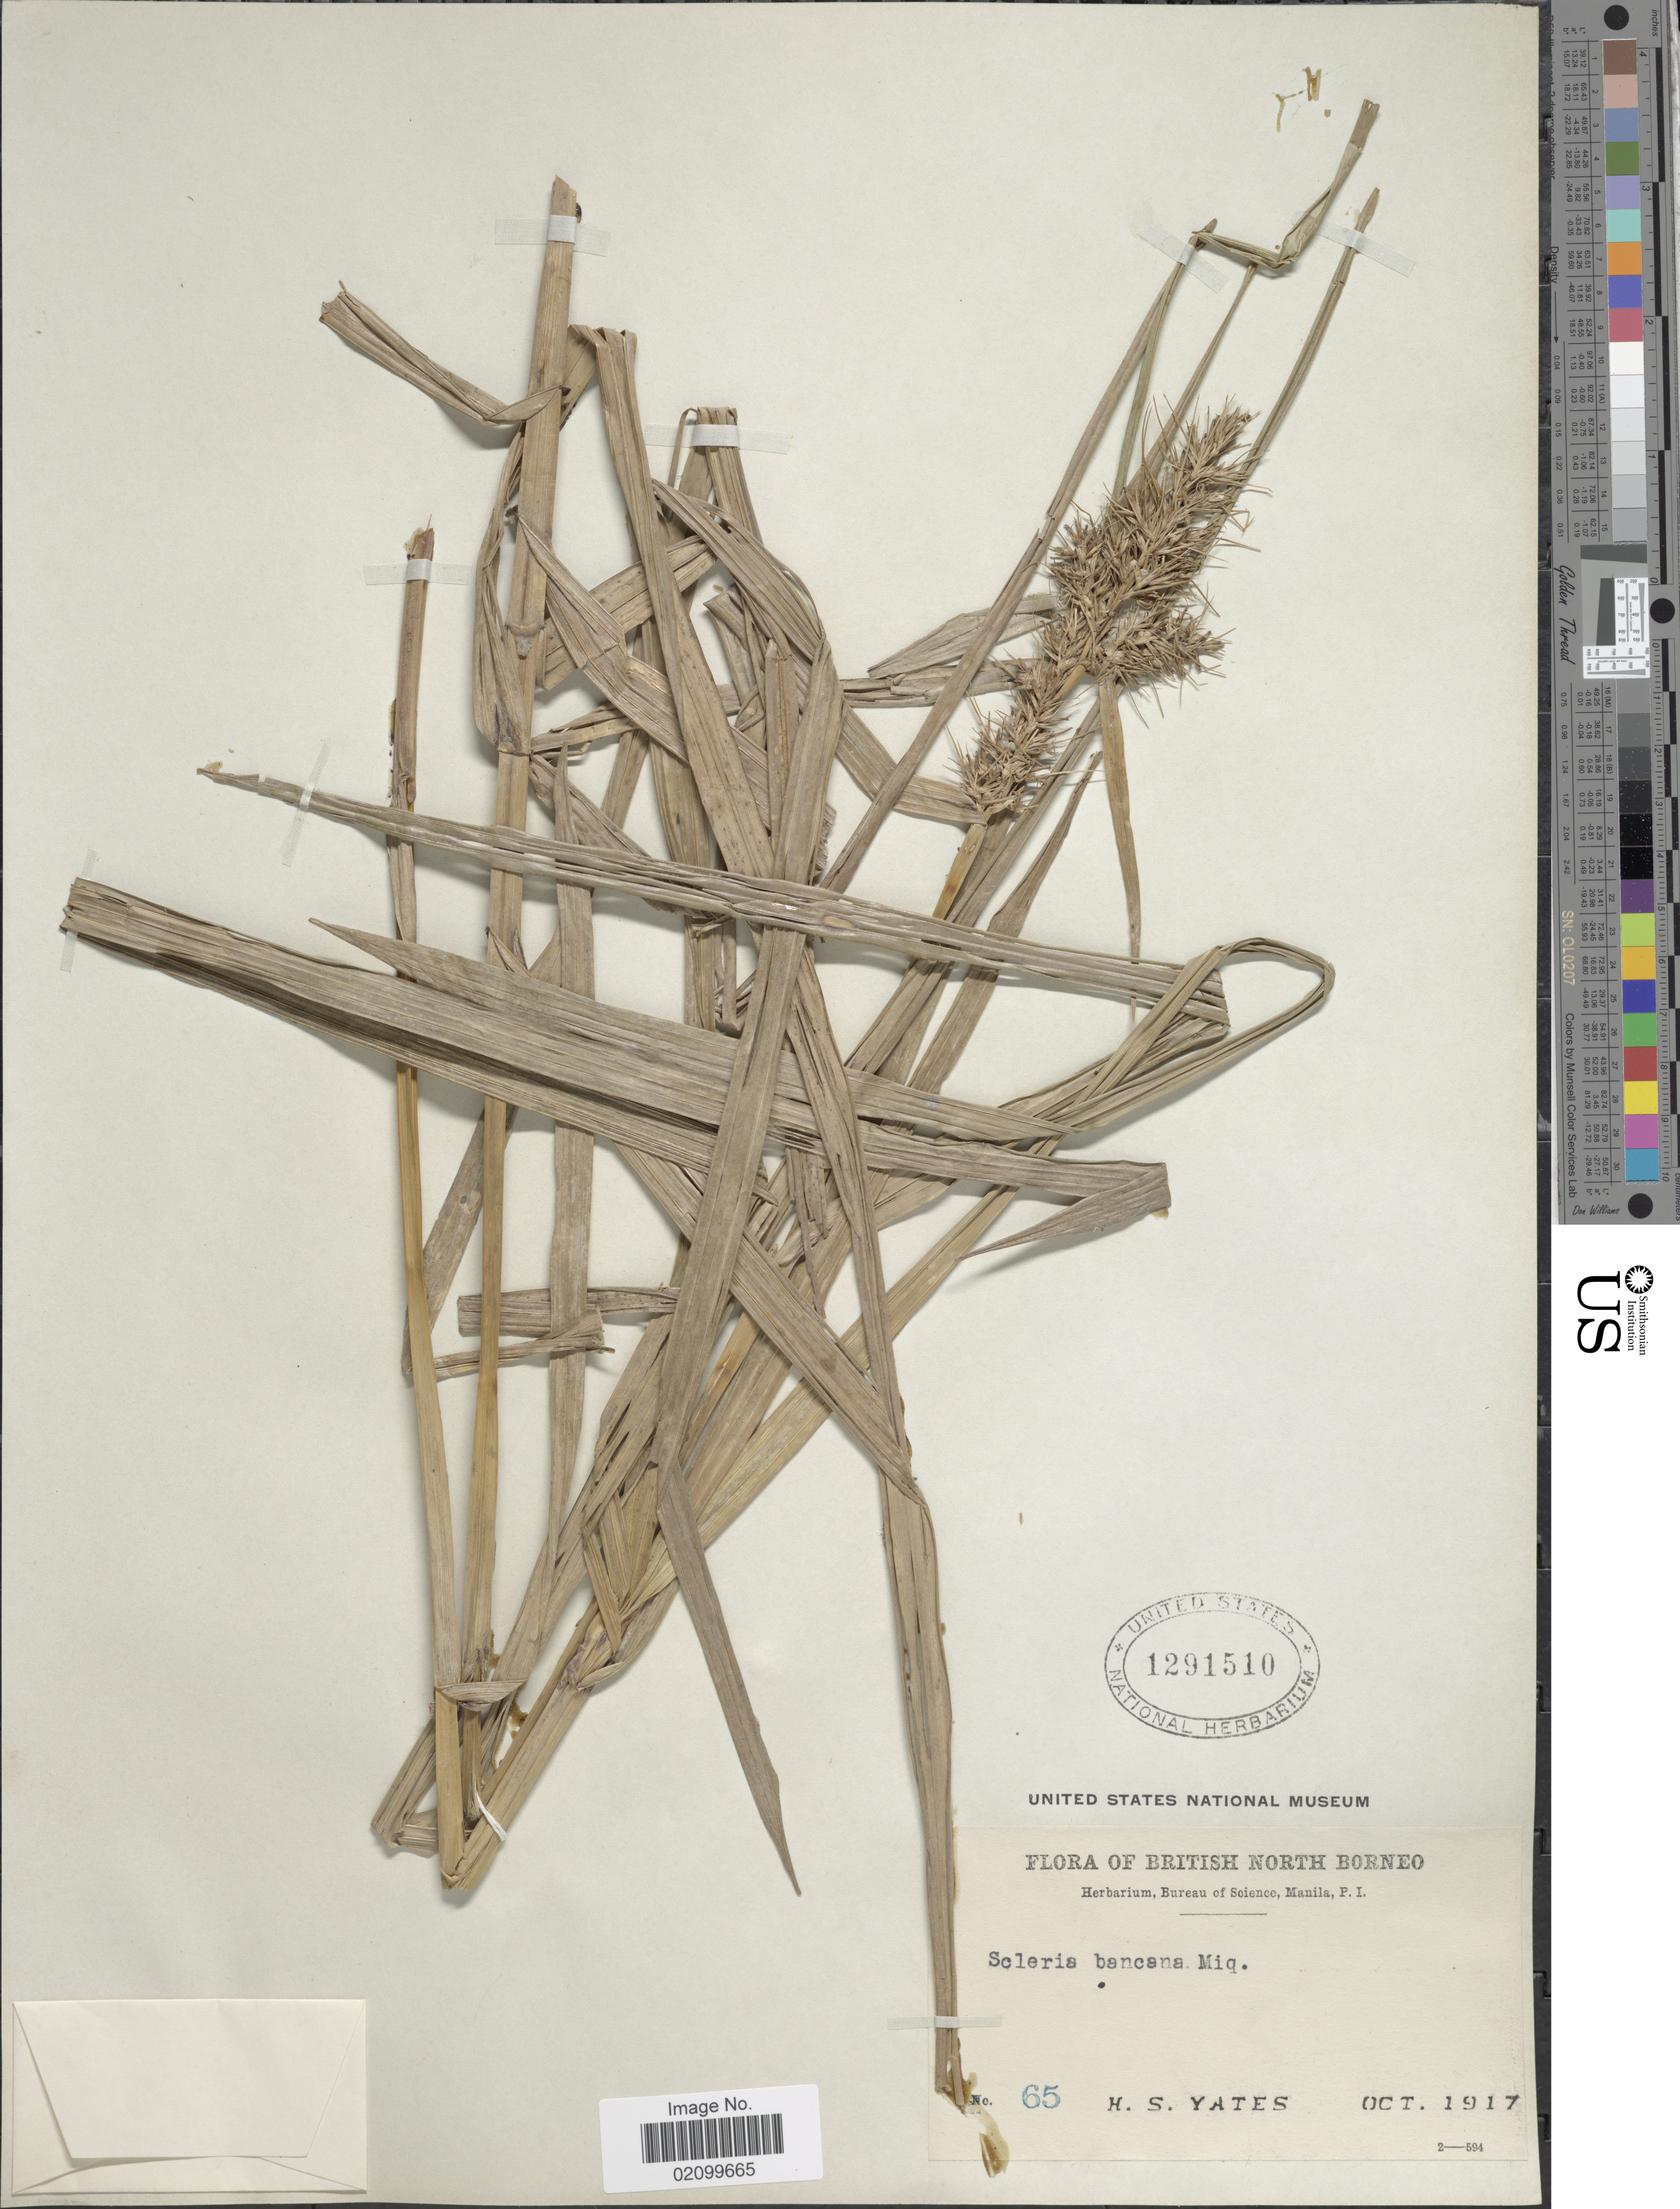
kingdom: Plantae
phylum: Tracheophyta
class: Liliopsida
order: Poales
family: Cyperaceae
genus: Scleria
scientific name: Scleria bancana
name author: Miq.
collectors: H. S. Yates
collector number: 65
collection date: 1917-10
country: Malaysia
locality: British North Borneo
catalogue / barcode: US 1291510